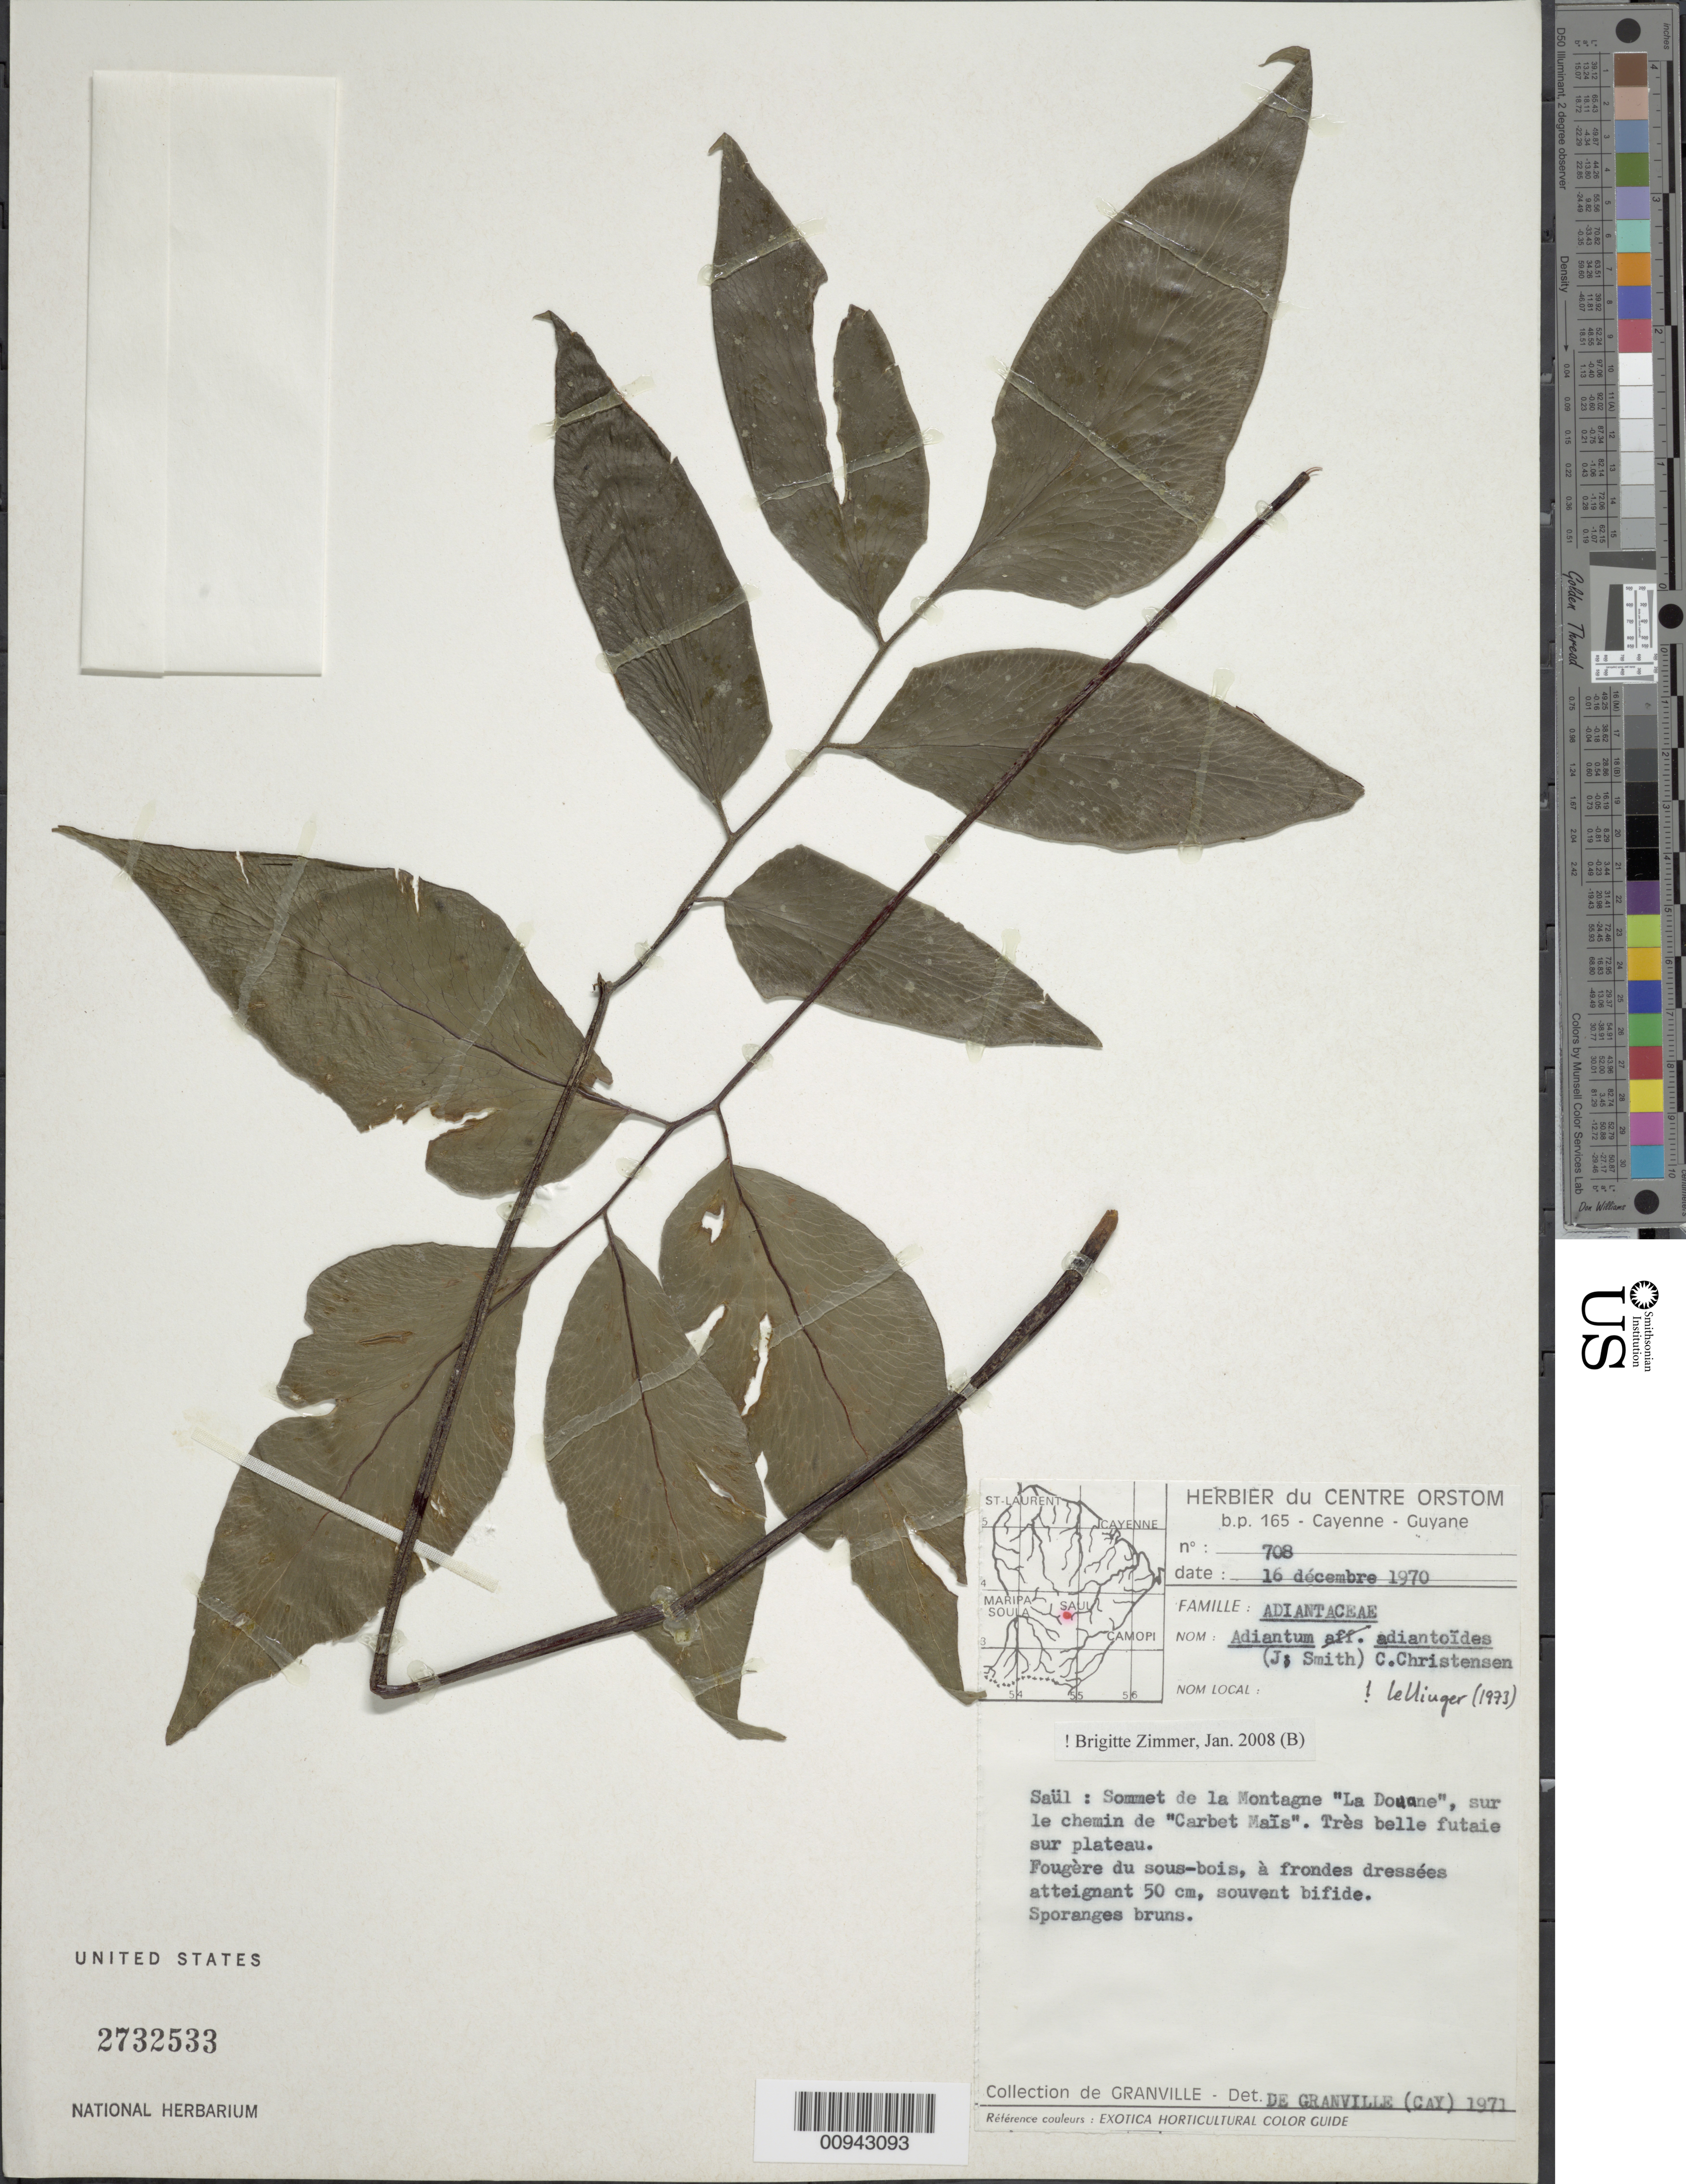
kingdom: Plantae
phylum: Tracheophyta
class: Polypodiopsida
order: Polypodiales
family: Pteridaceae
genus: Adiantum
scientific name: Adiantum adiantoides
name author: (J. Sm.) C. Chr.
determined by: Zimmer, B.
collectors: J.-J. de Granville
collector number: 708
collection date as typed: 16-Dec-70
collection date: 1970-12-16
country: French Guiana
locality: Saül: sommet de la Montagne "La Dounne", sur le chemin de "Carbet Mais"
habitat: Tres belle futaie sur plateau; sous-bois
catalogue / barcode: US 2732533